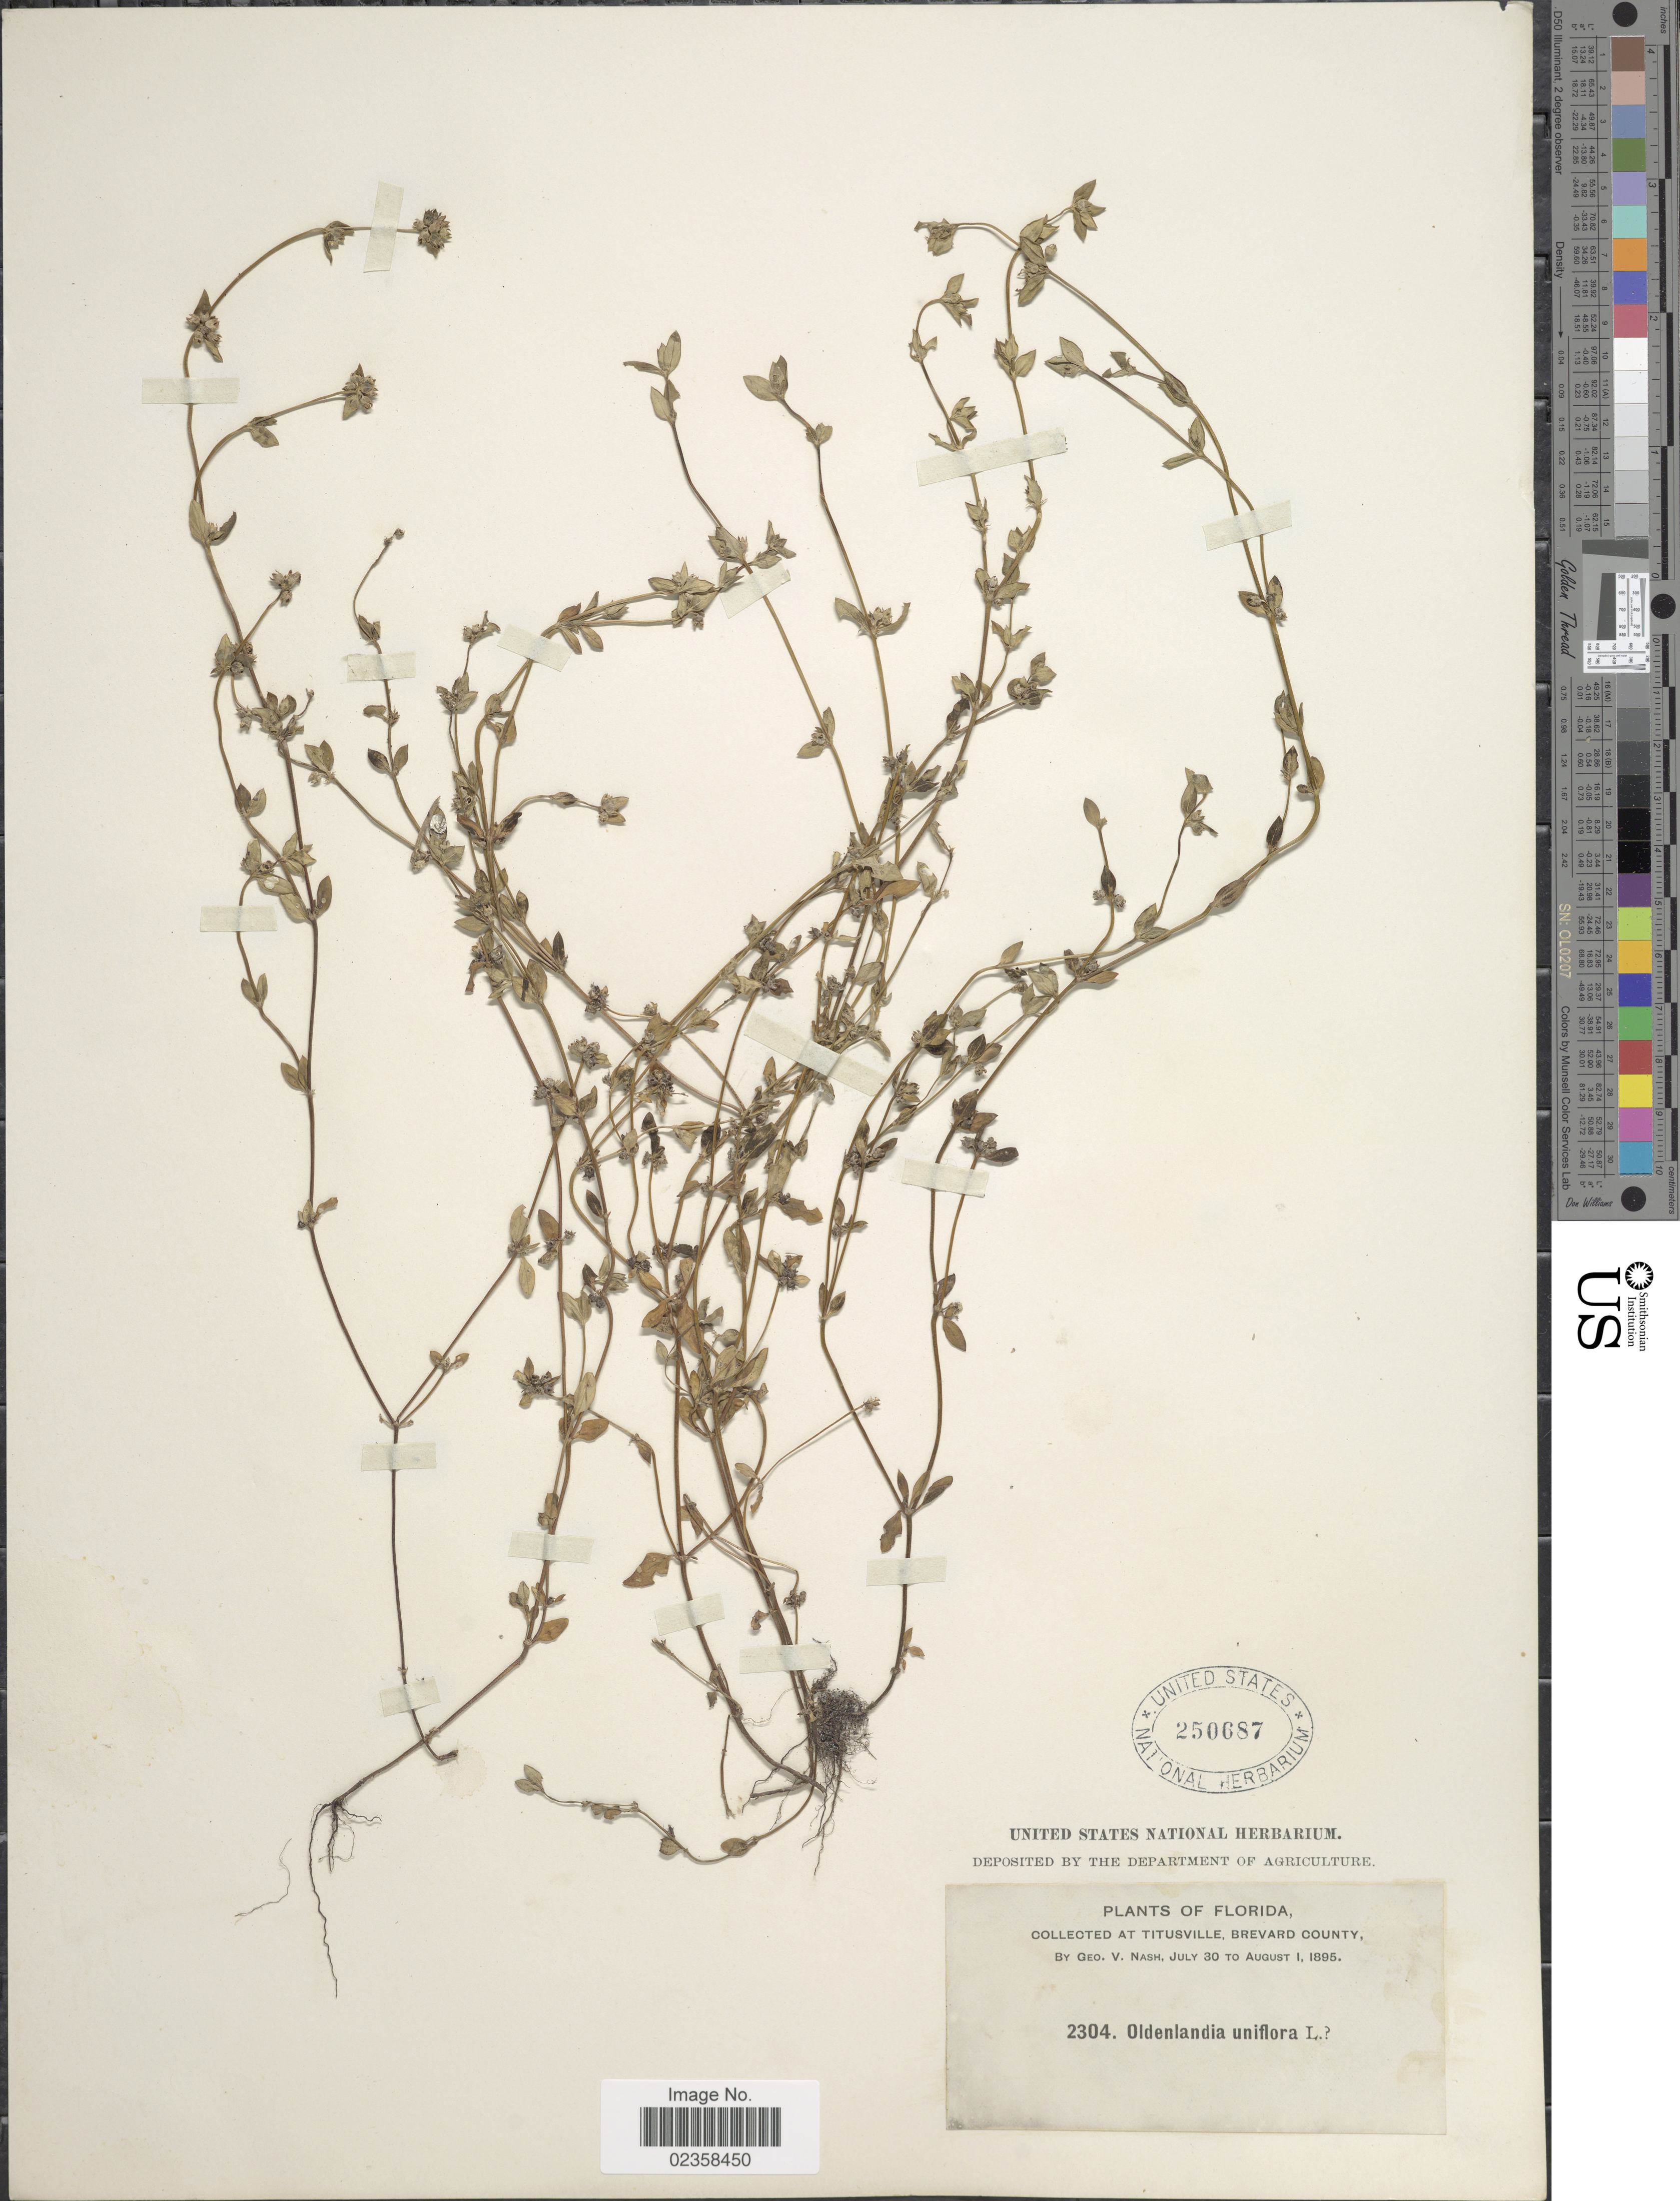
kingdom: Plantae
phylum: Tracheophyta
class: Magnoliopsida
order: Gentianales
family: Rubiaceae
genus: Oldenlandia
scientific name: Oldenlandia uniflora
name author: L.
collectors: G. V. Nash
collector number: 2304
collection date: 1895-07-30/1895-08-01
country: United States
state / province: Florida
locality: At Titusville, Brevard County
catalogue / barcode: US 250687